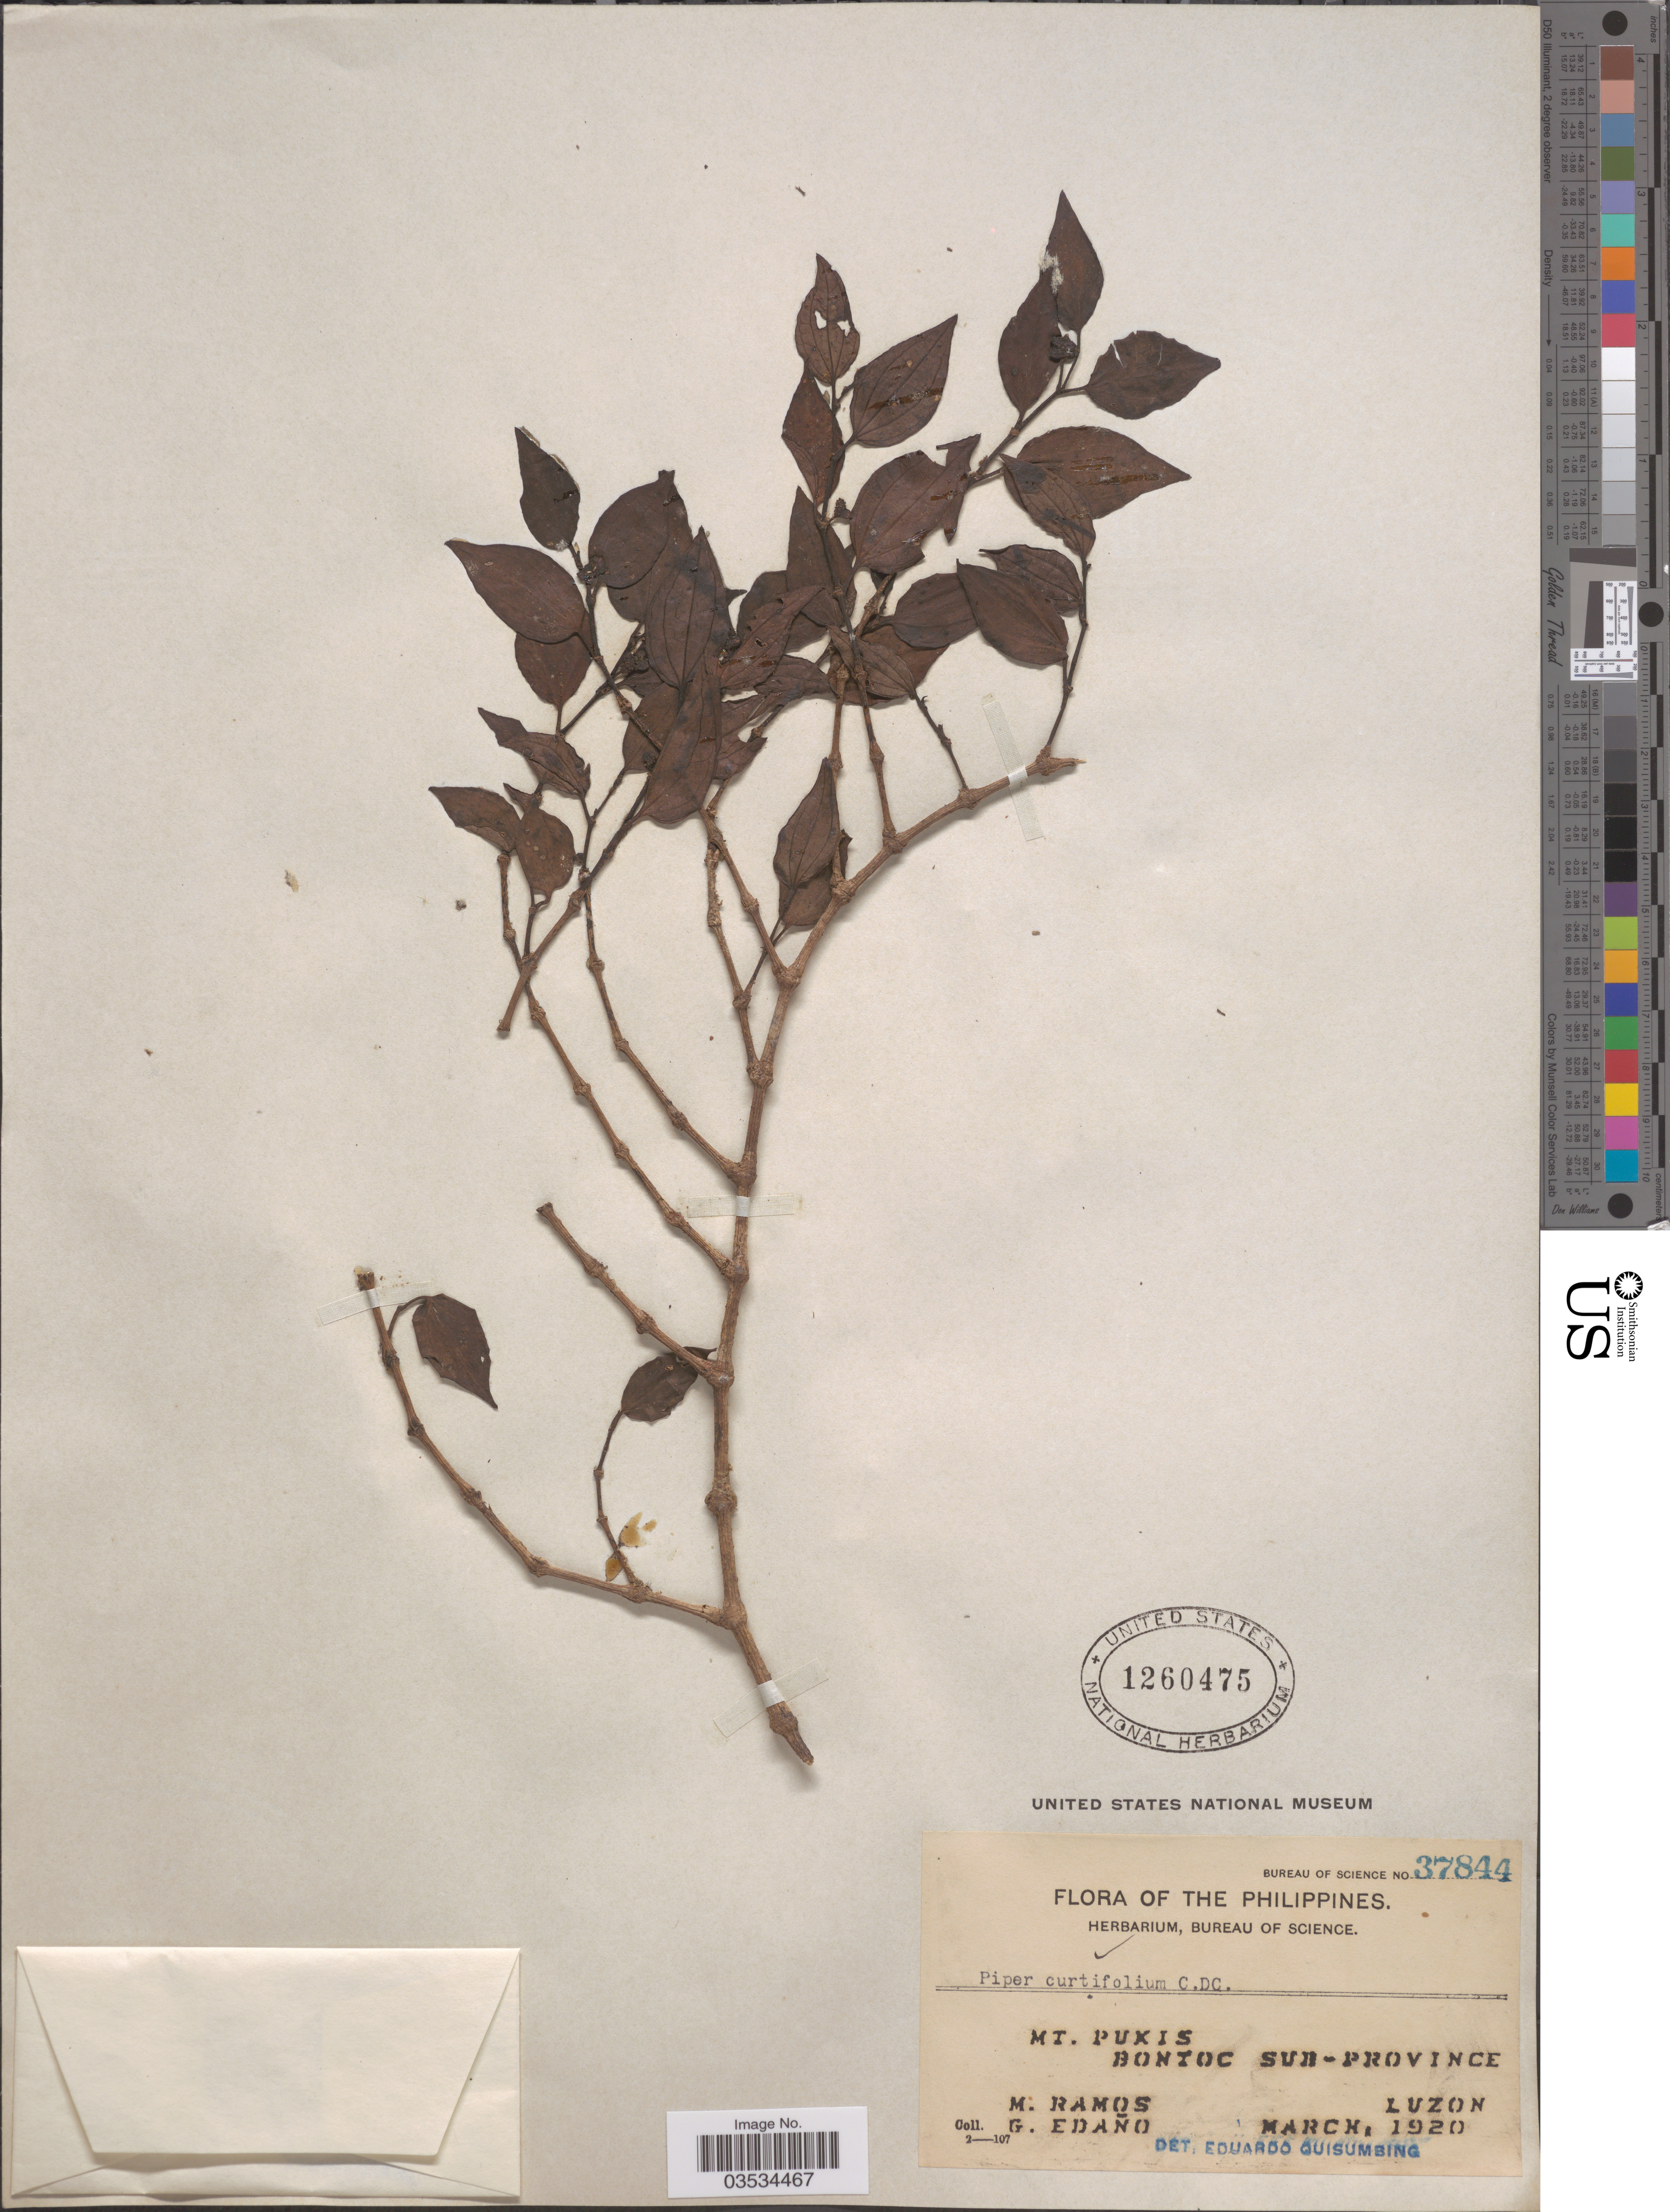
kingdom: Plantae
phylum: Tracheophyta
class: Magnoliopsida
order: Piperales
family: Piperaceae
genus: Piper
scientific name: Piper curtifolium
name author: C. DC.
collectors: M. Ramos & G. Edaño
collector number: Bureau of Science 37844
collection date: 1920-03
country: Philippines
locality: Mt. Puxis. Bontoc Sub-Province. Luzon.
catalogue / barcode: US 1260475